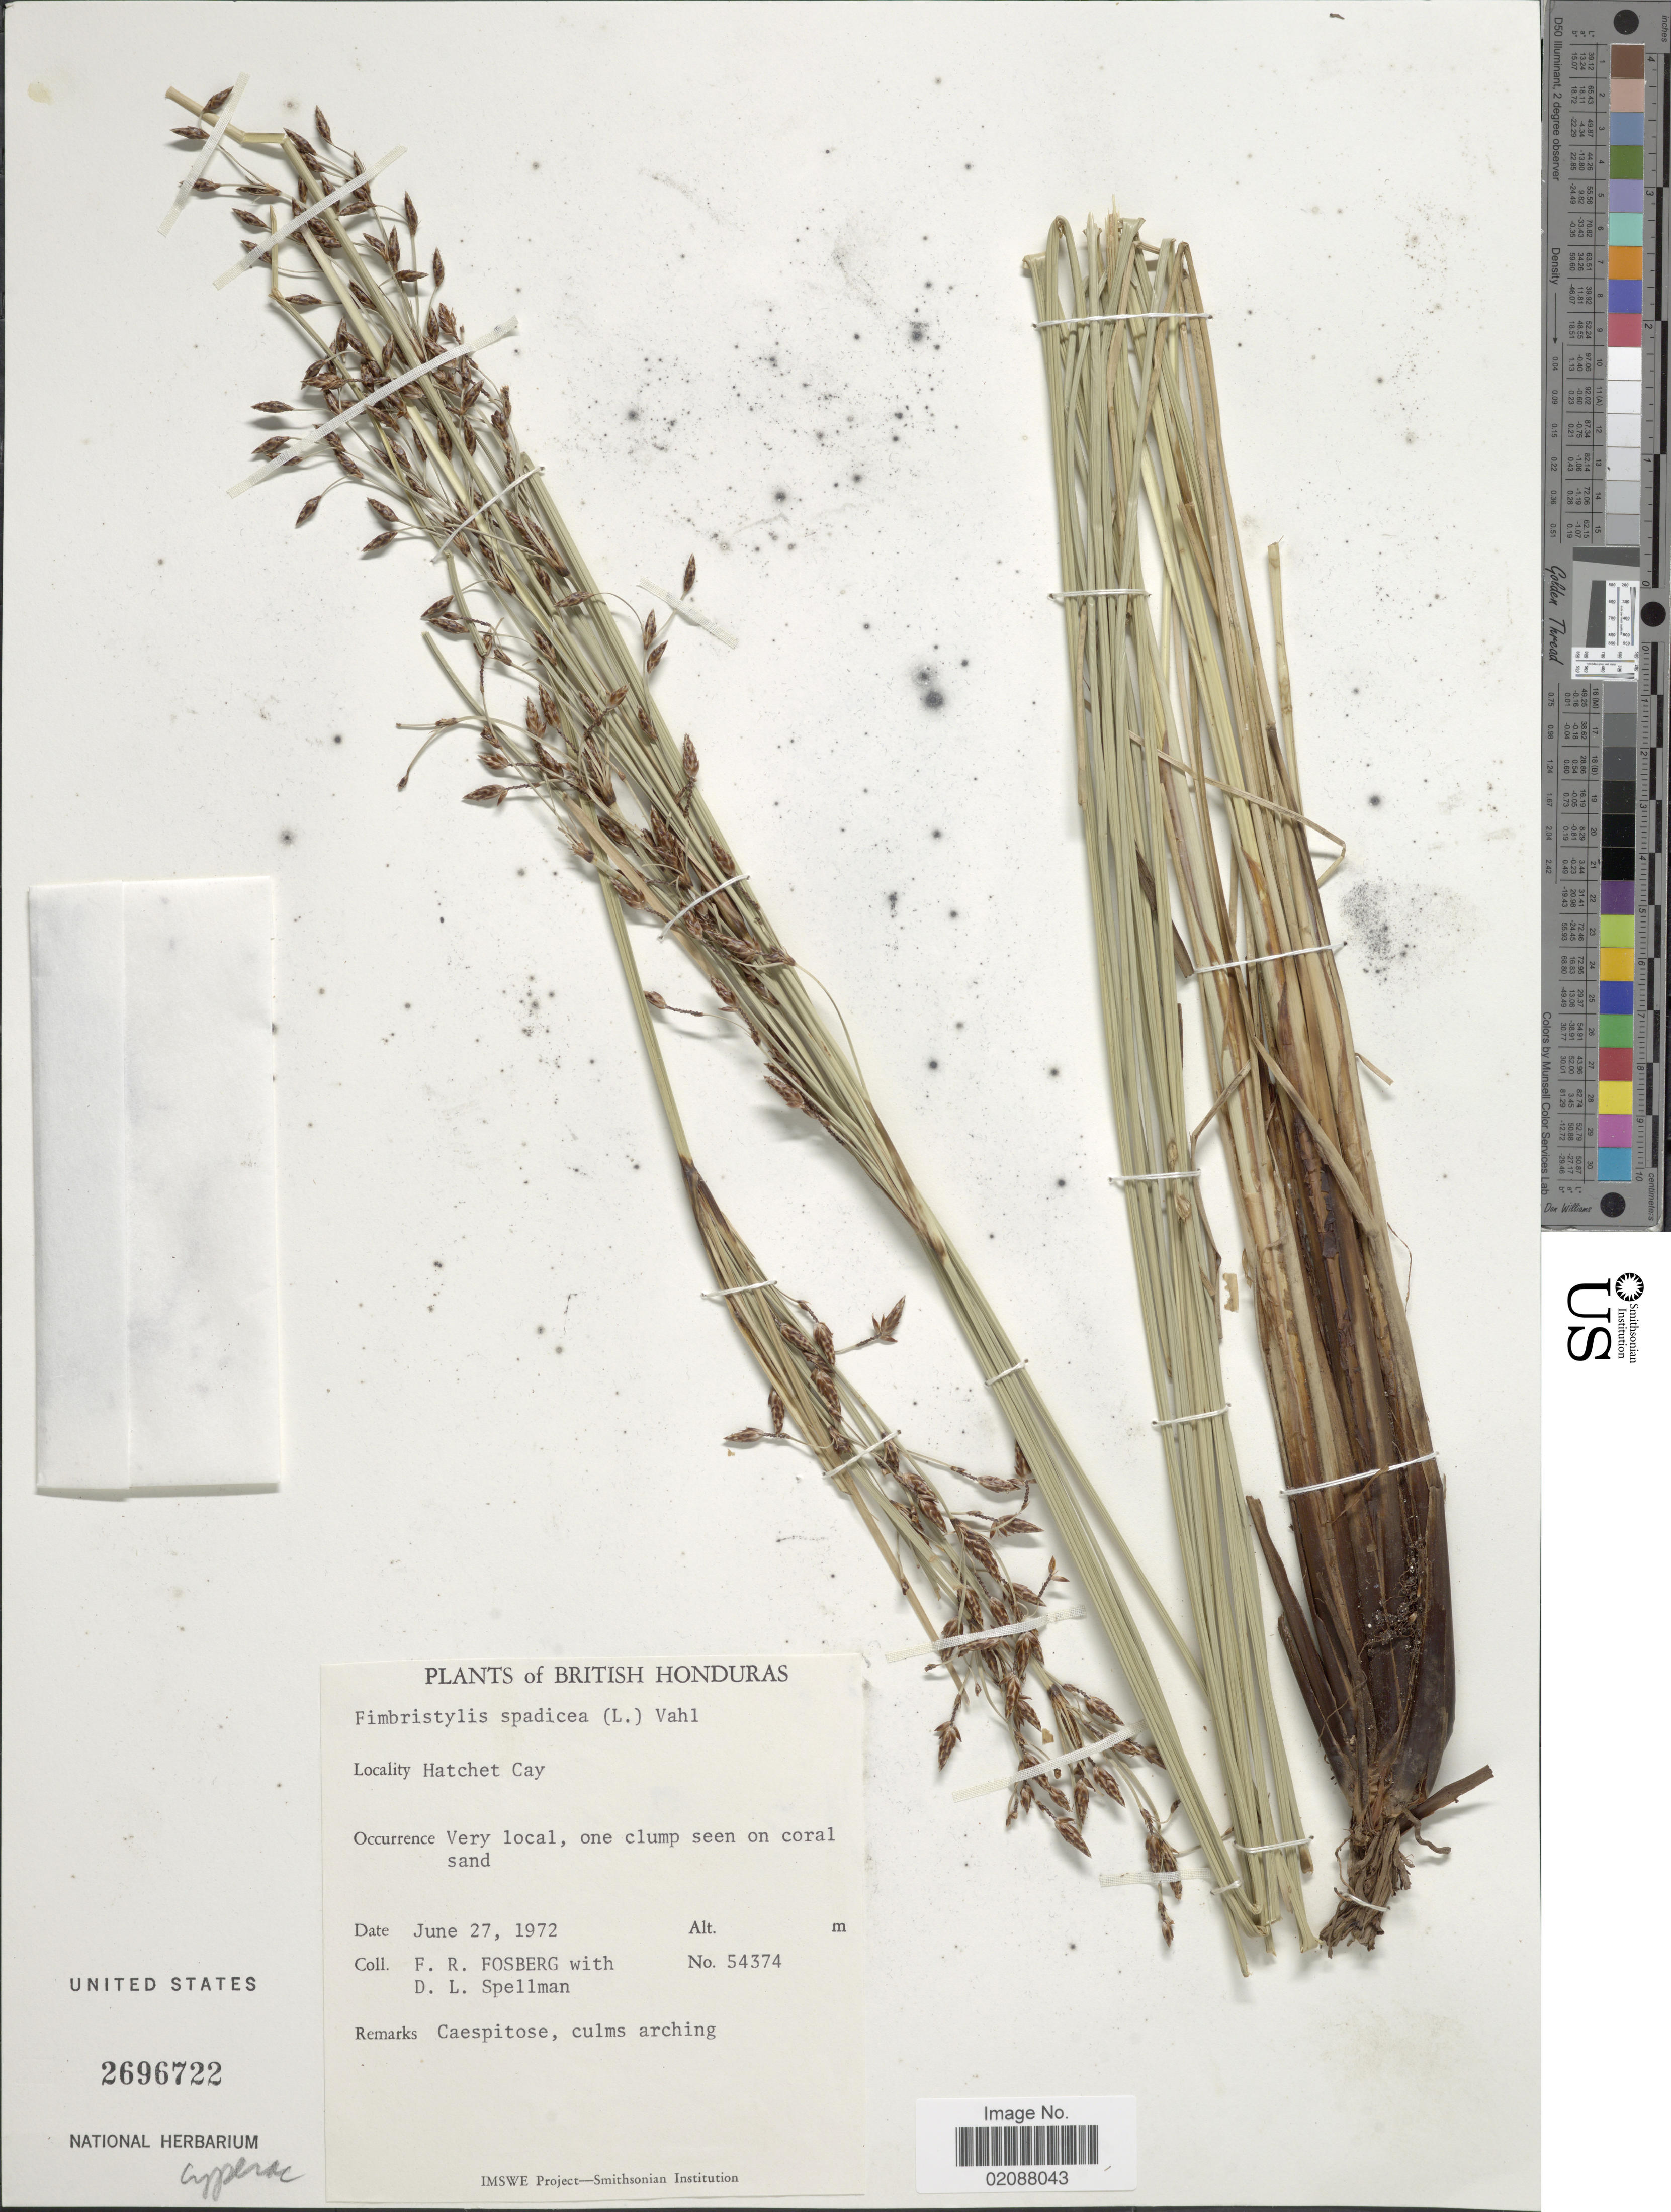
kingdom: Plantae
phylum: Tracheophyta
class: Liliopsida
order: Poales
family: Cyperaceae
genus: Fimbristylis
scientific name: Fimbristylis spadicea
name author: (L.) Vahl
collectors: F. R. Fosberg & D. L. Spellman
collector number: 54374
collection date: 1972-06-27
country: Belize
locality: British Honduras, Hatchet Cay, very local, one clump seen on coral sand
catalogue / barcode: US 2696722